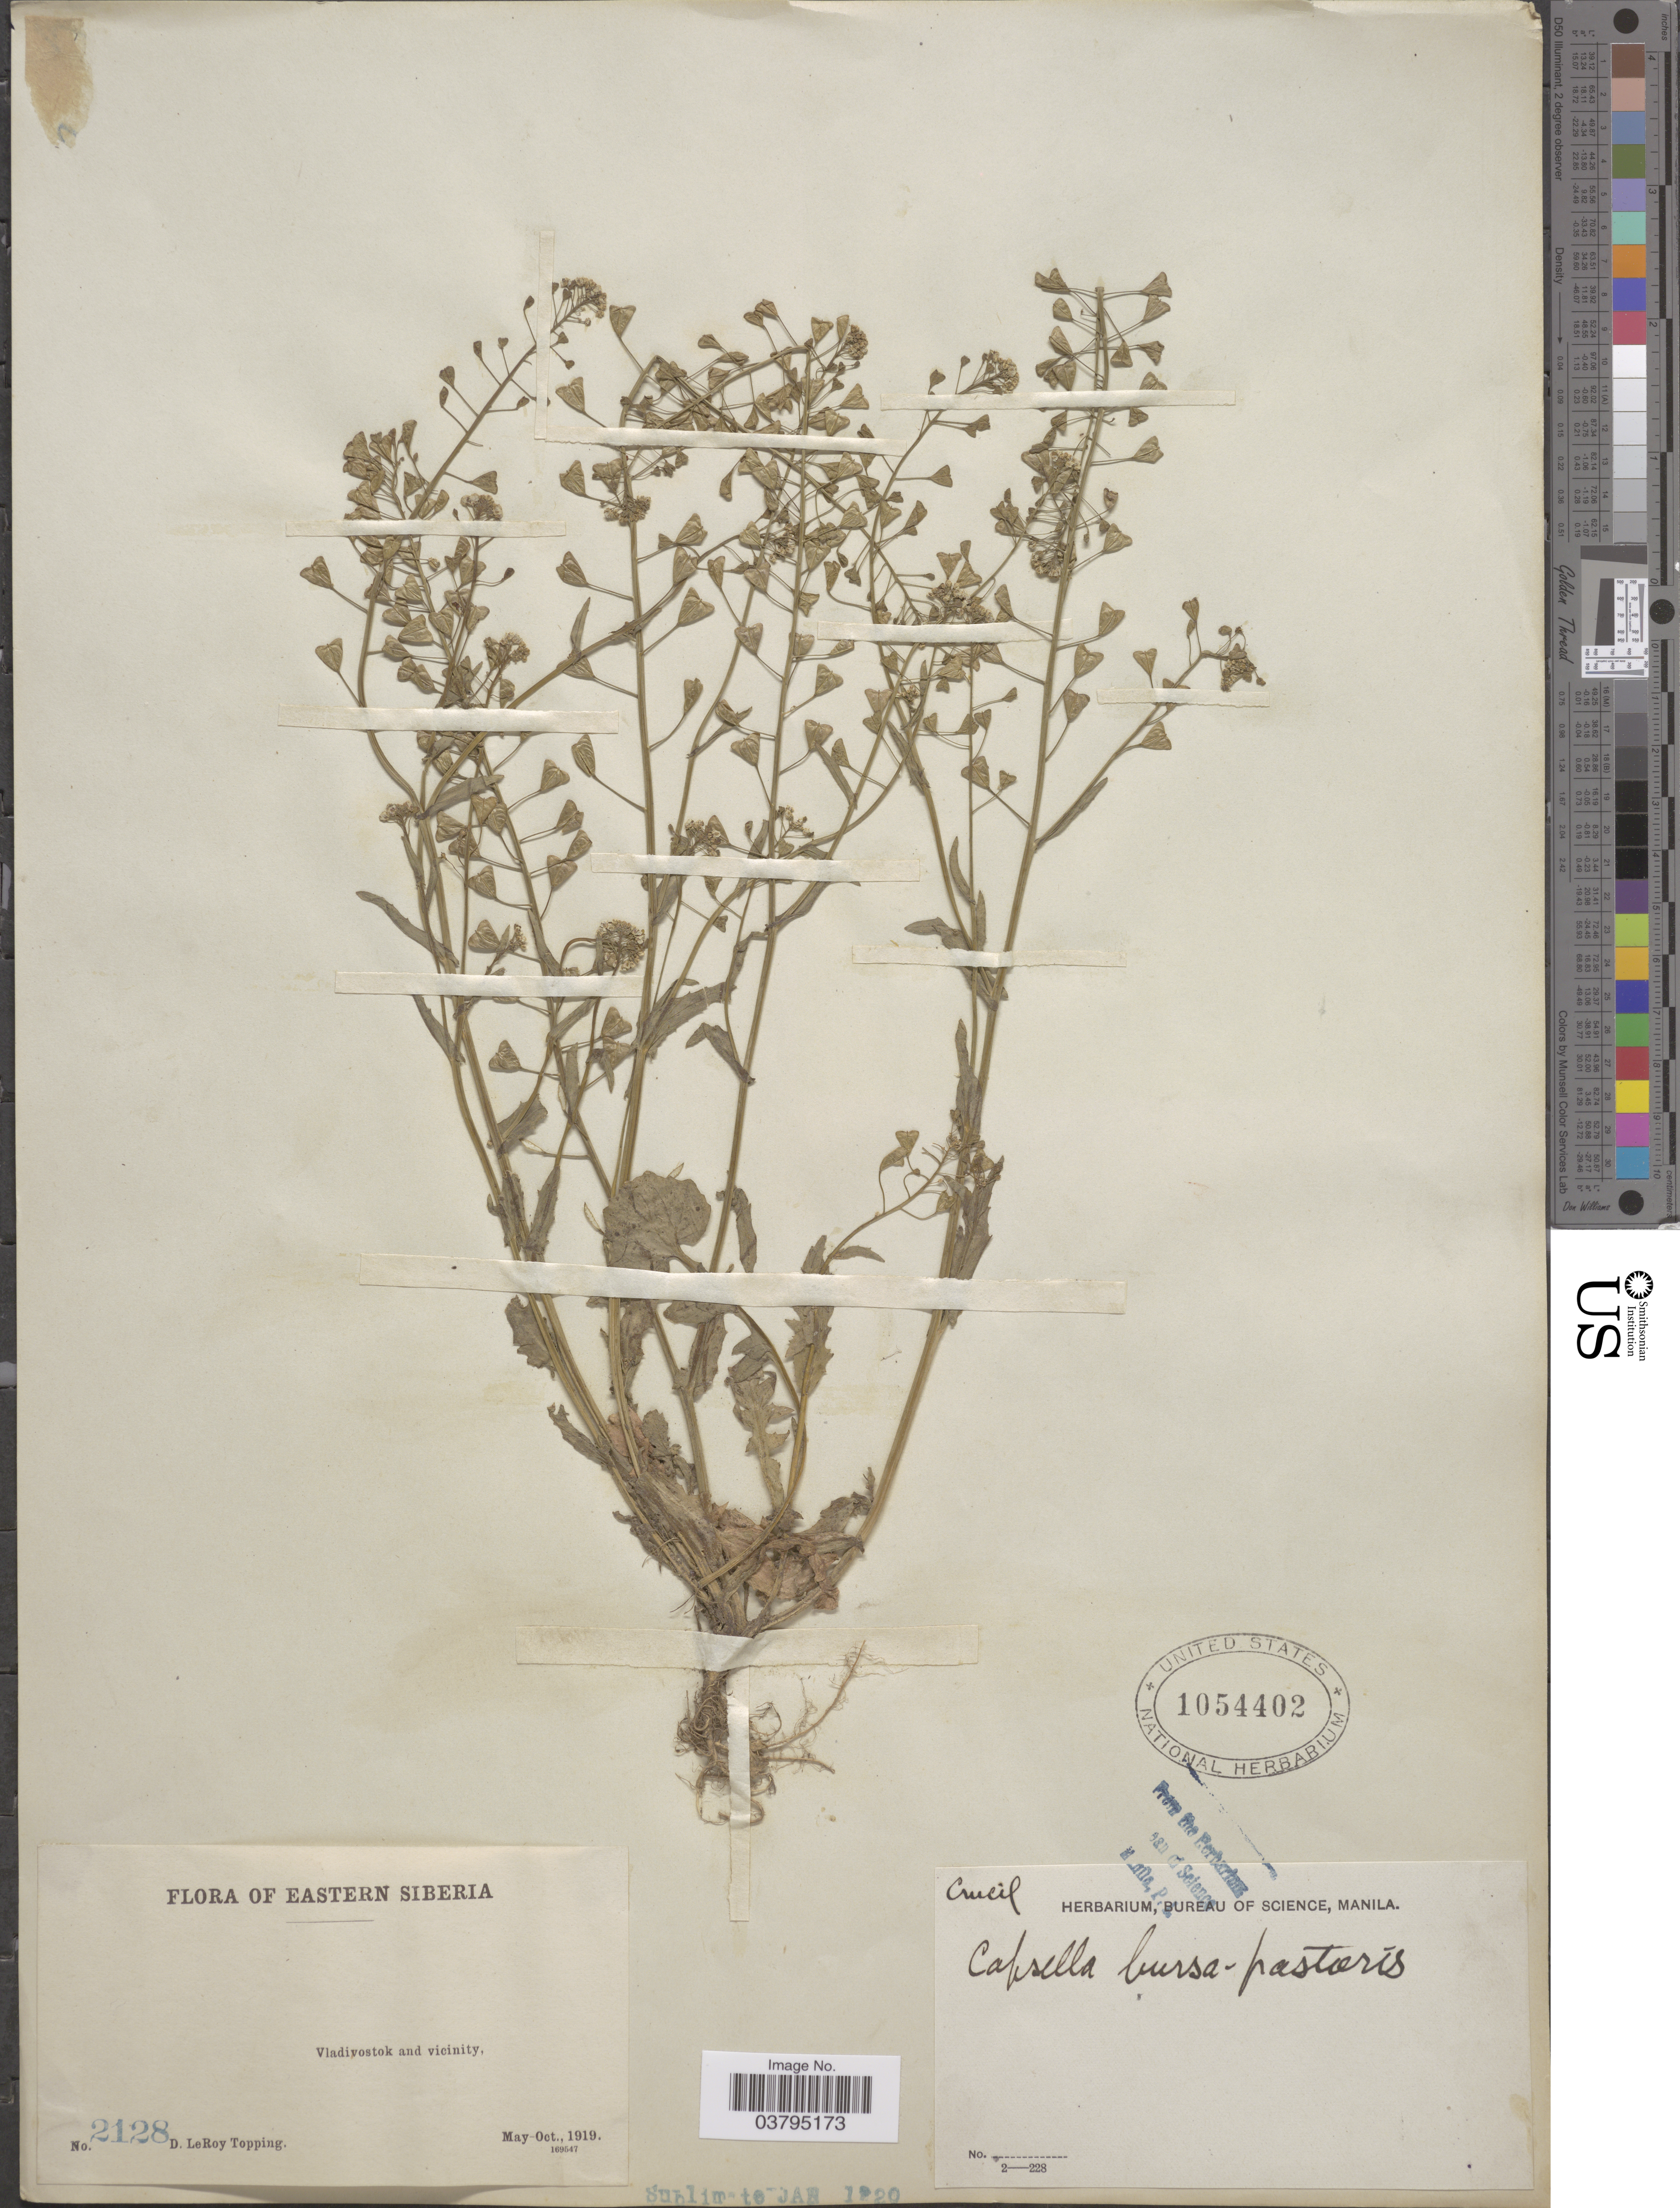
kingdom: Plantae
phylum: Tracheophyta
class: Magnoliopsida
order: Brassicales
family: Brassicaceae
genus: Capsella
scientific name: Capsella bursa-pastoris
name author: (L.) Medik.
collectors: D. L. Topping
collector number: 2128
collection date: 1919-05/1919-10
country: Russian Federation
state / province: Primorsky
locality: Eastern Siberia. Vladivostok and vicinity.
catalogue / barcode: US 1054402